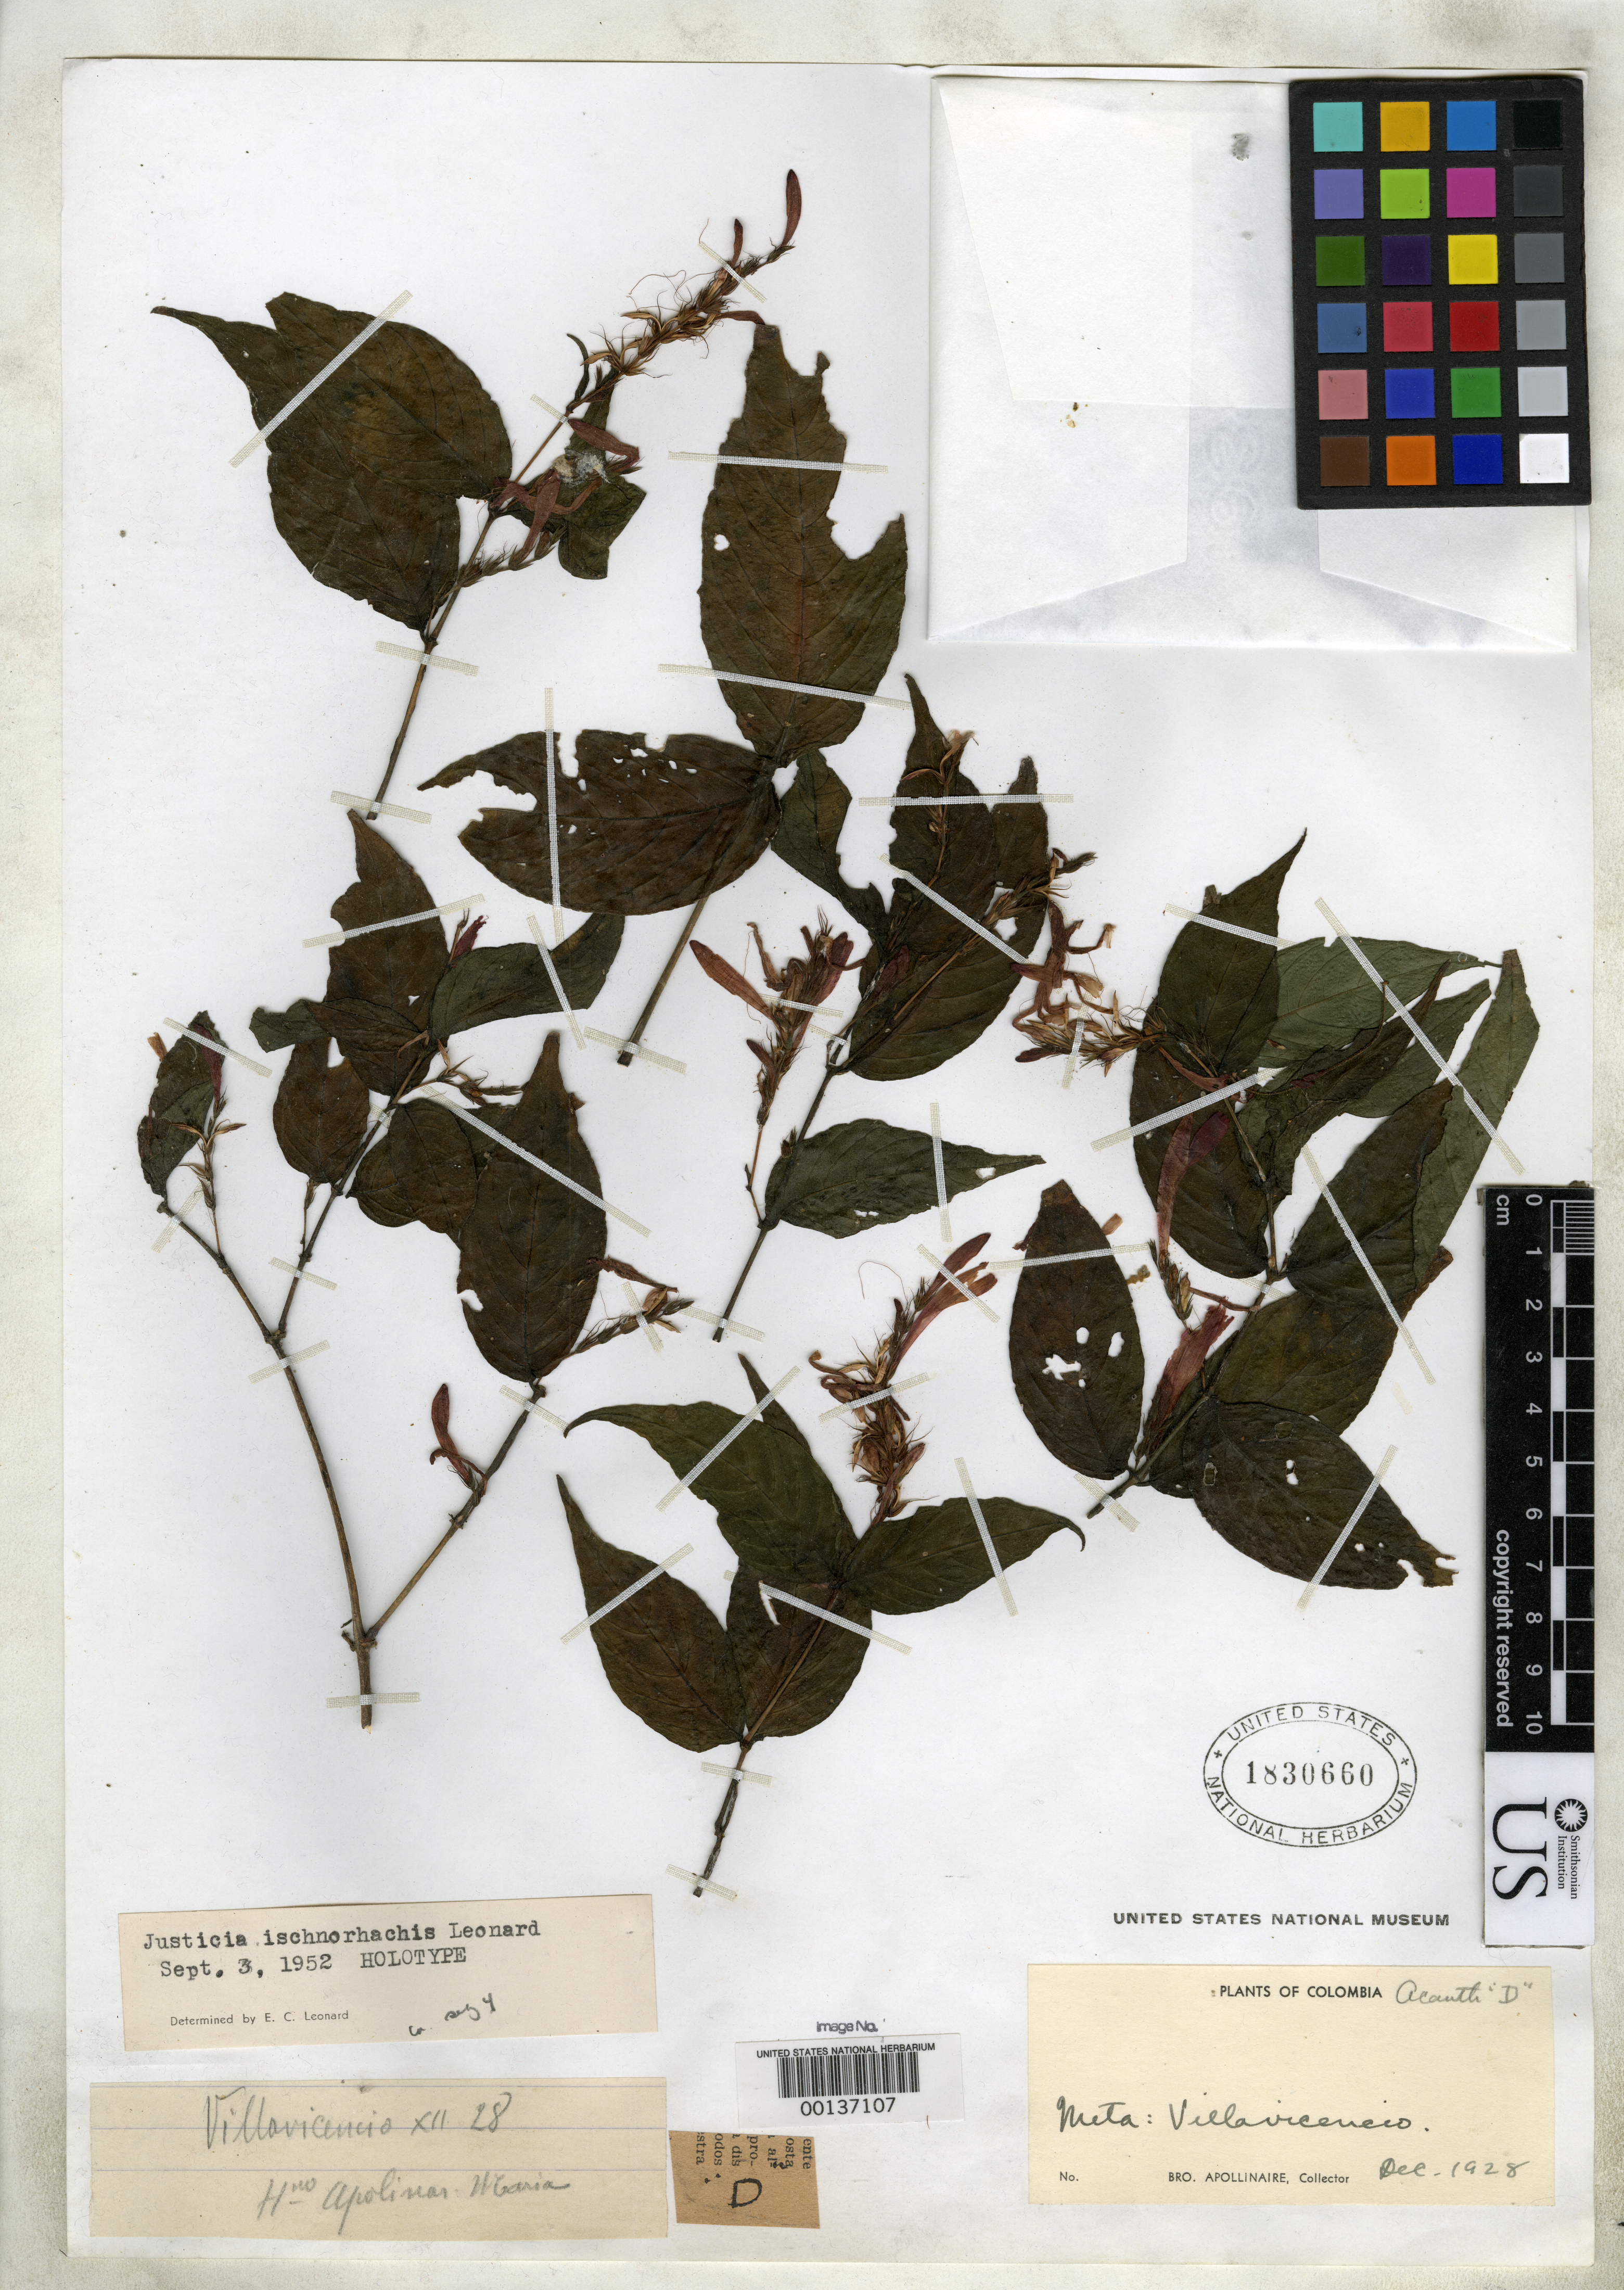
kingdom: Plantae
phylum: Tracheophyta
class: Magnoliopsida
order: Lamiales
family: Acanthaceae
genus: Justicia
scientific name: Justicia ischnorhachis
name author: Leonard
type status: Holotype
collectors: B. Apollinar Angel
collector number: D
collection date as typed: Dec 1928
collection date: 1928-12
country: Colombia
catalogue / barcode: US 1830660